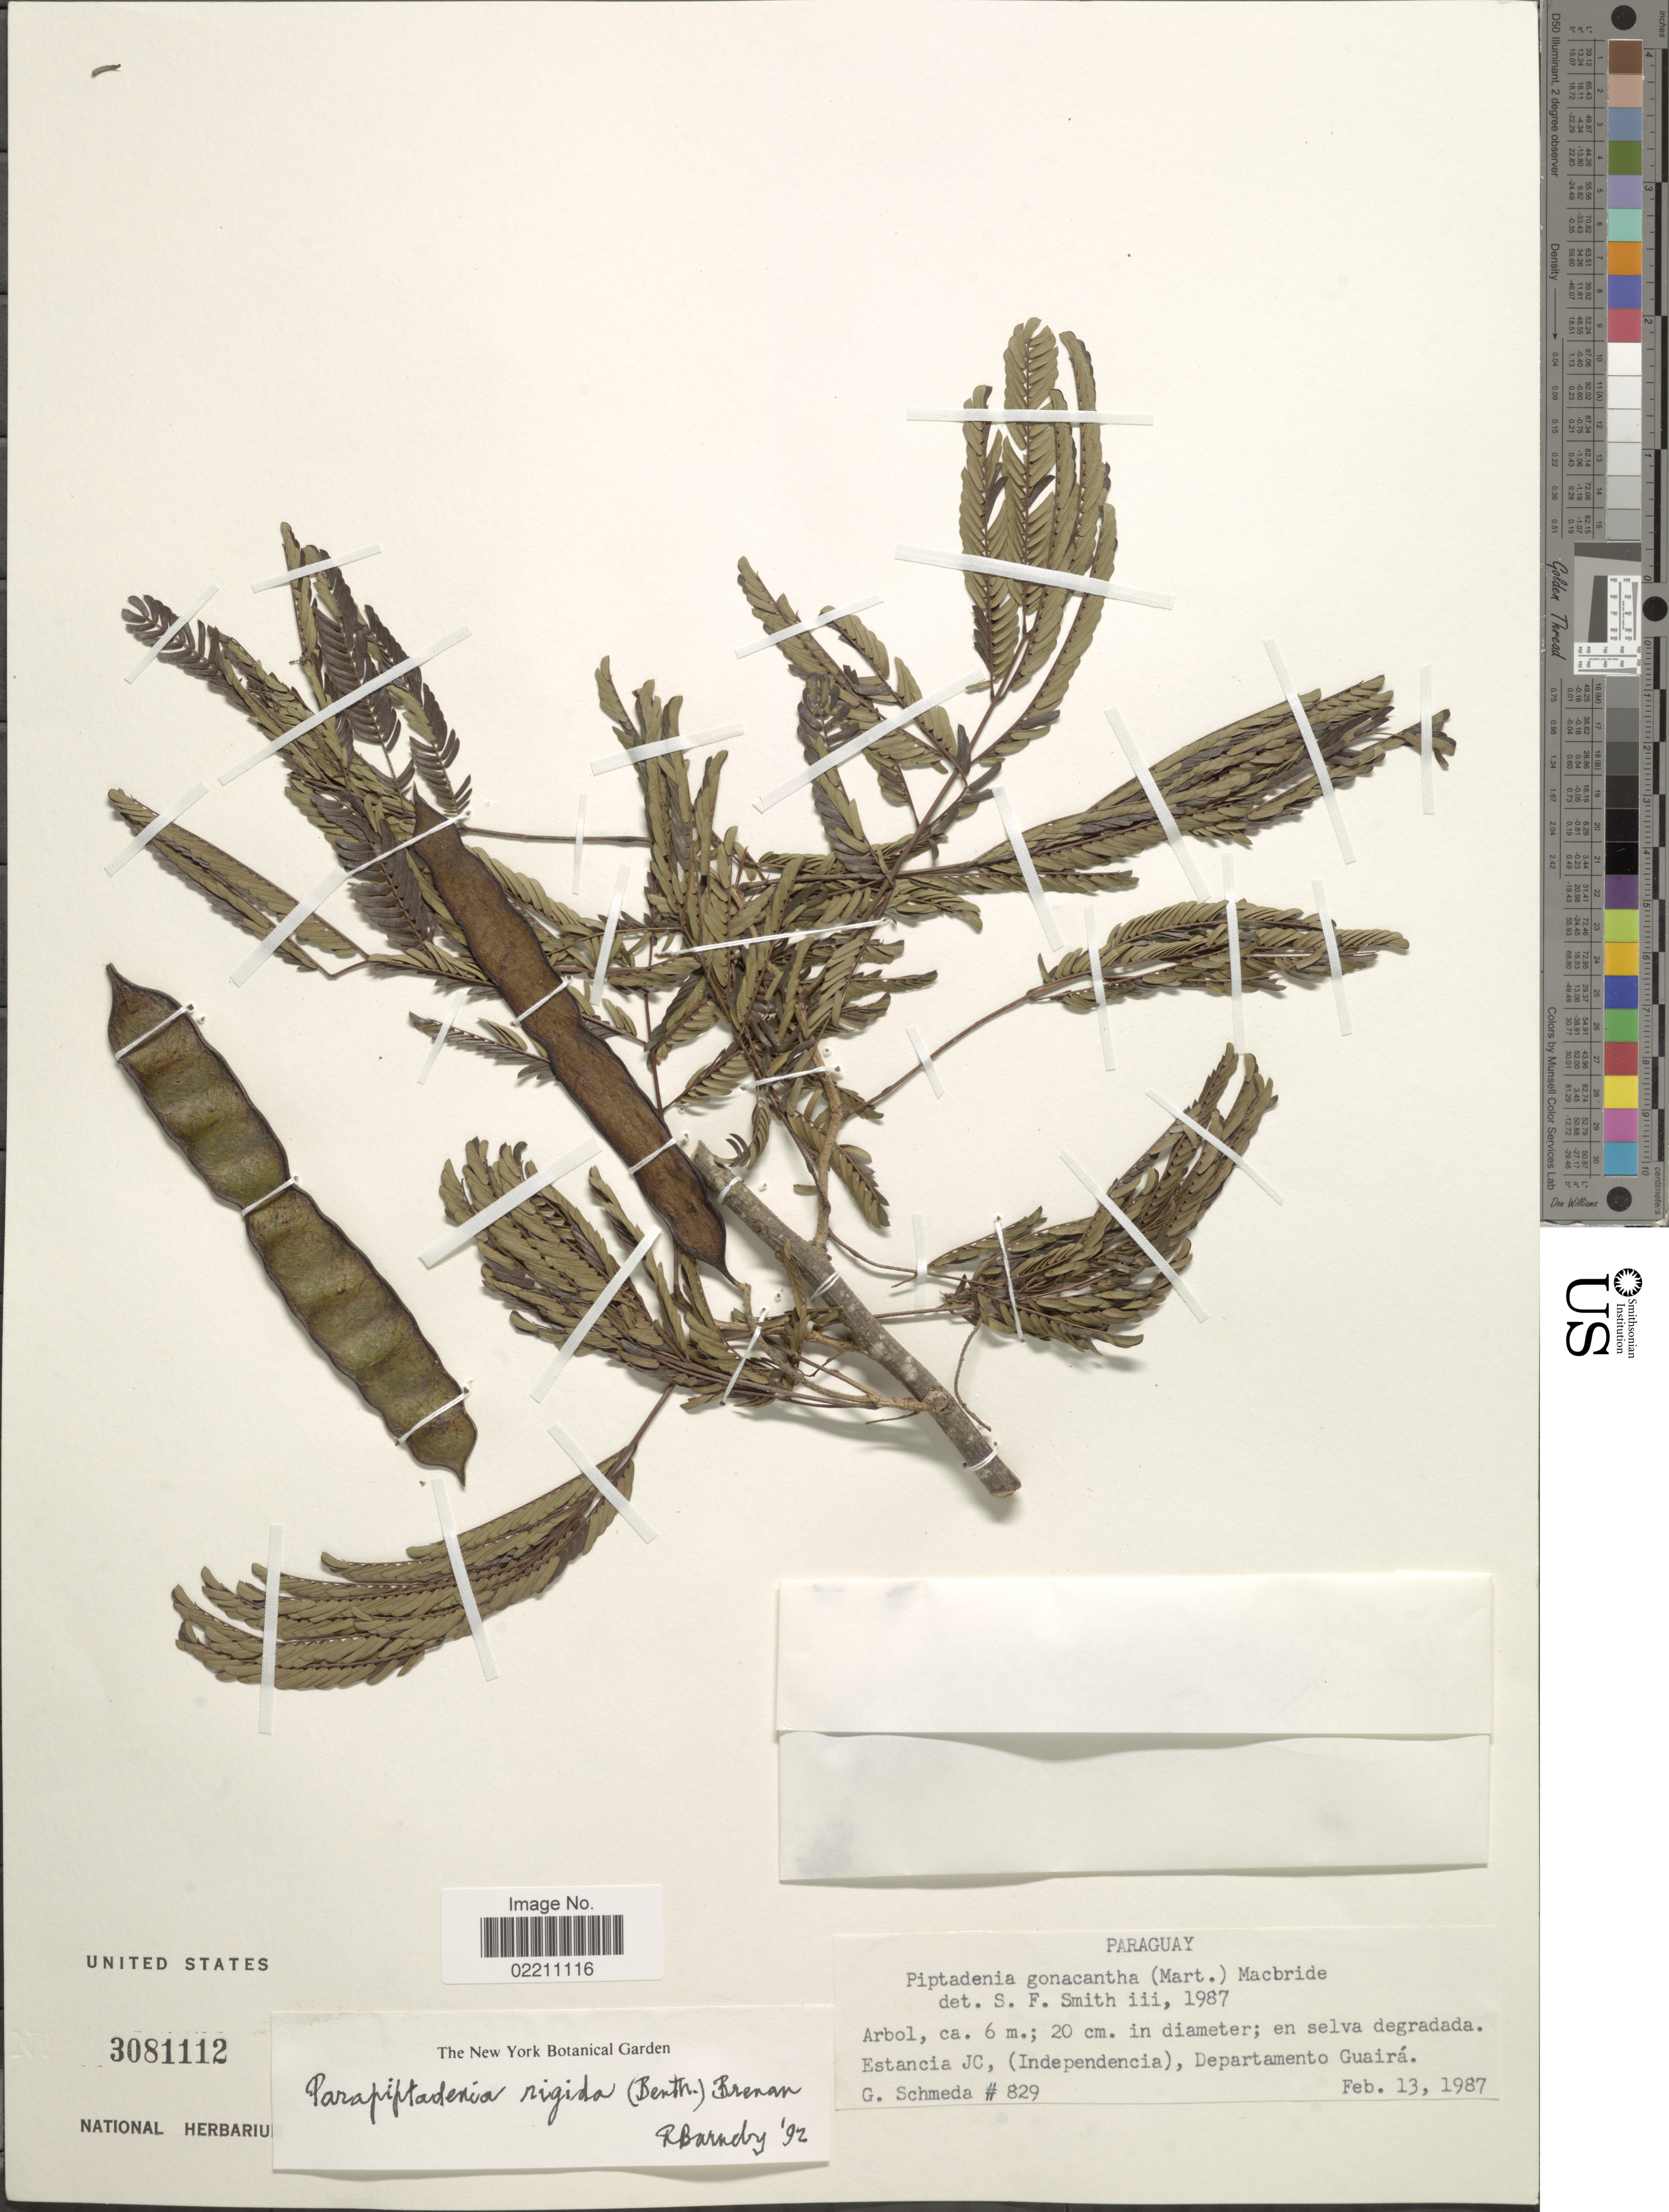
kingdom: Plantae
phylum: Tracheophyta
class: Magnoliopsida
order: Fabales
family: Fabaceae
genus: Parapiptadenia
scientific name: Parapiptadenia rigida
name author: (Benth.) Brenan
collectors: G. Schmeda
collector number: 829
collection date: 1987-02-13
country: Paraguay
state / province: Guaira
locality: Estancia JC, (Independencia), Departamento Guaira.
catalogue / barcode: US 3081112